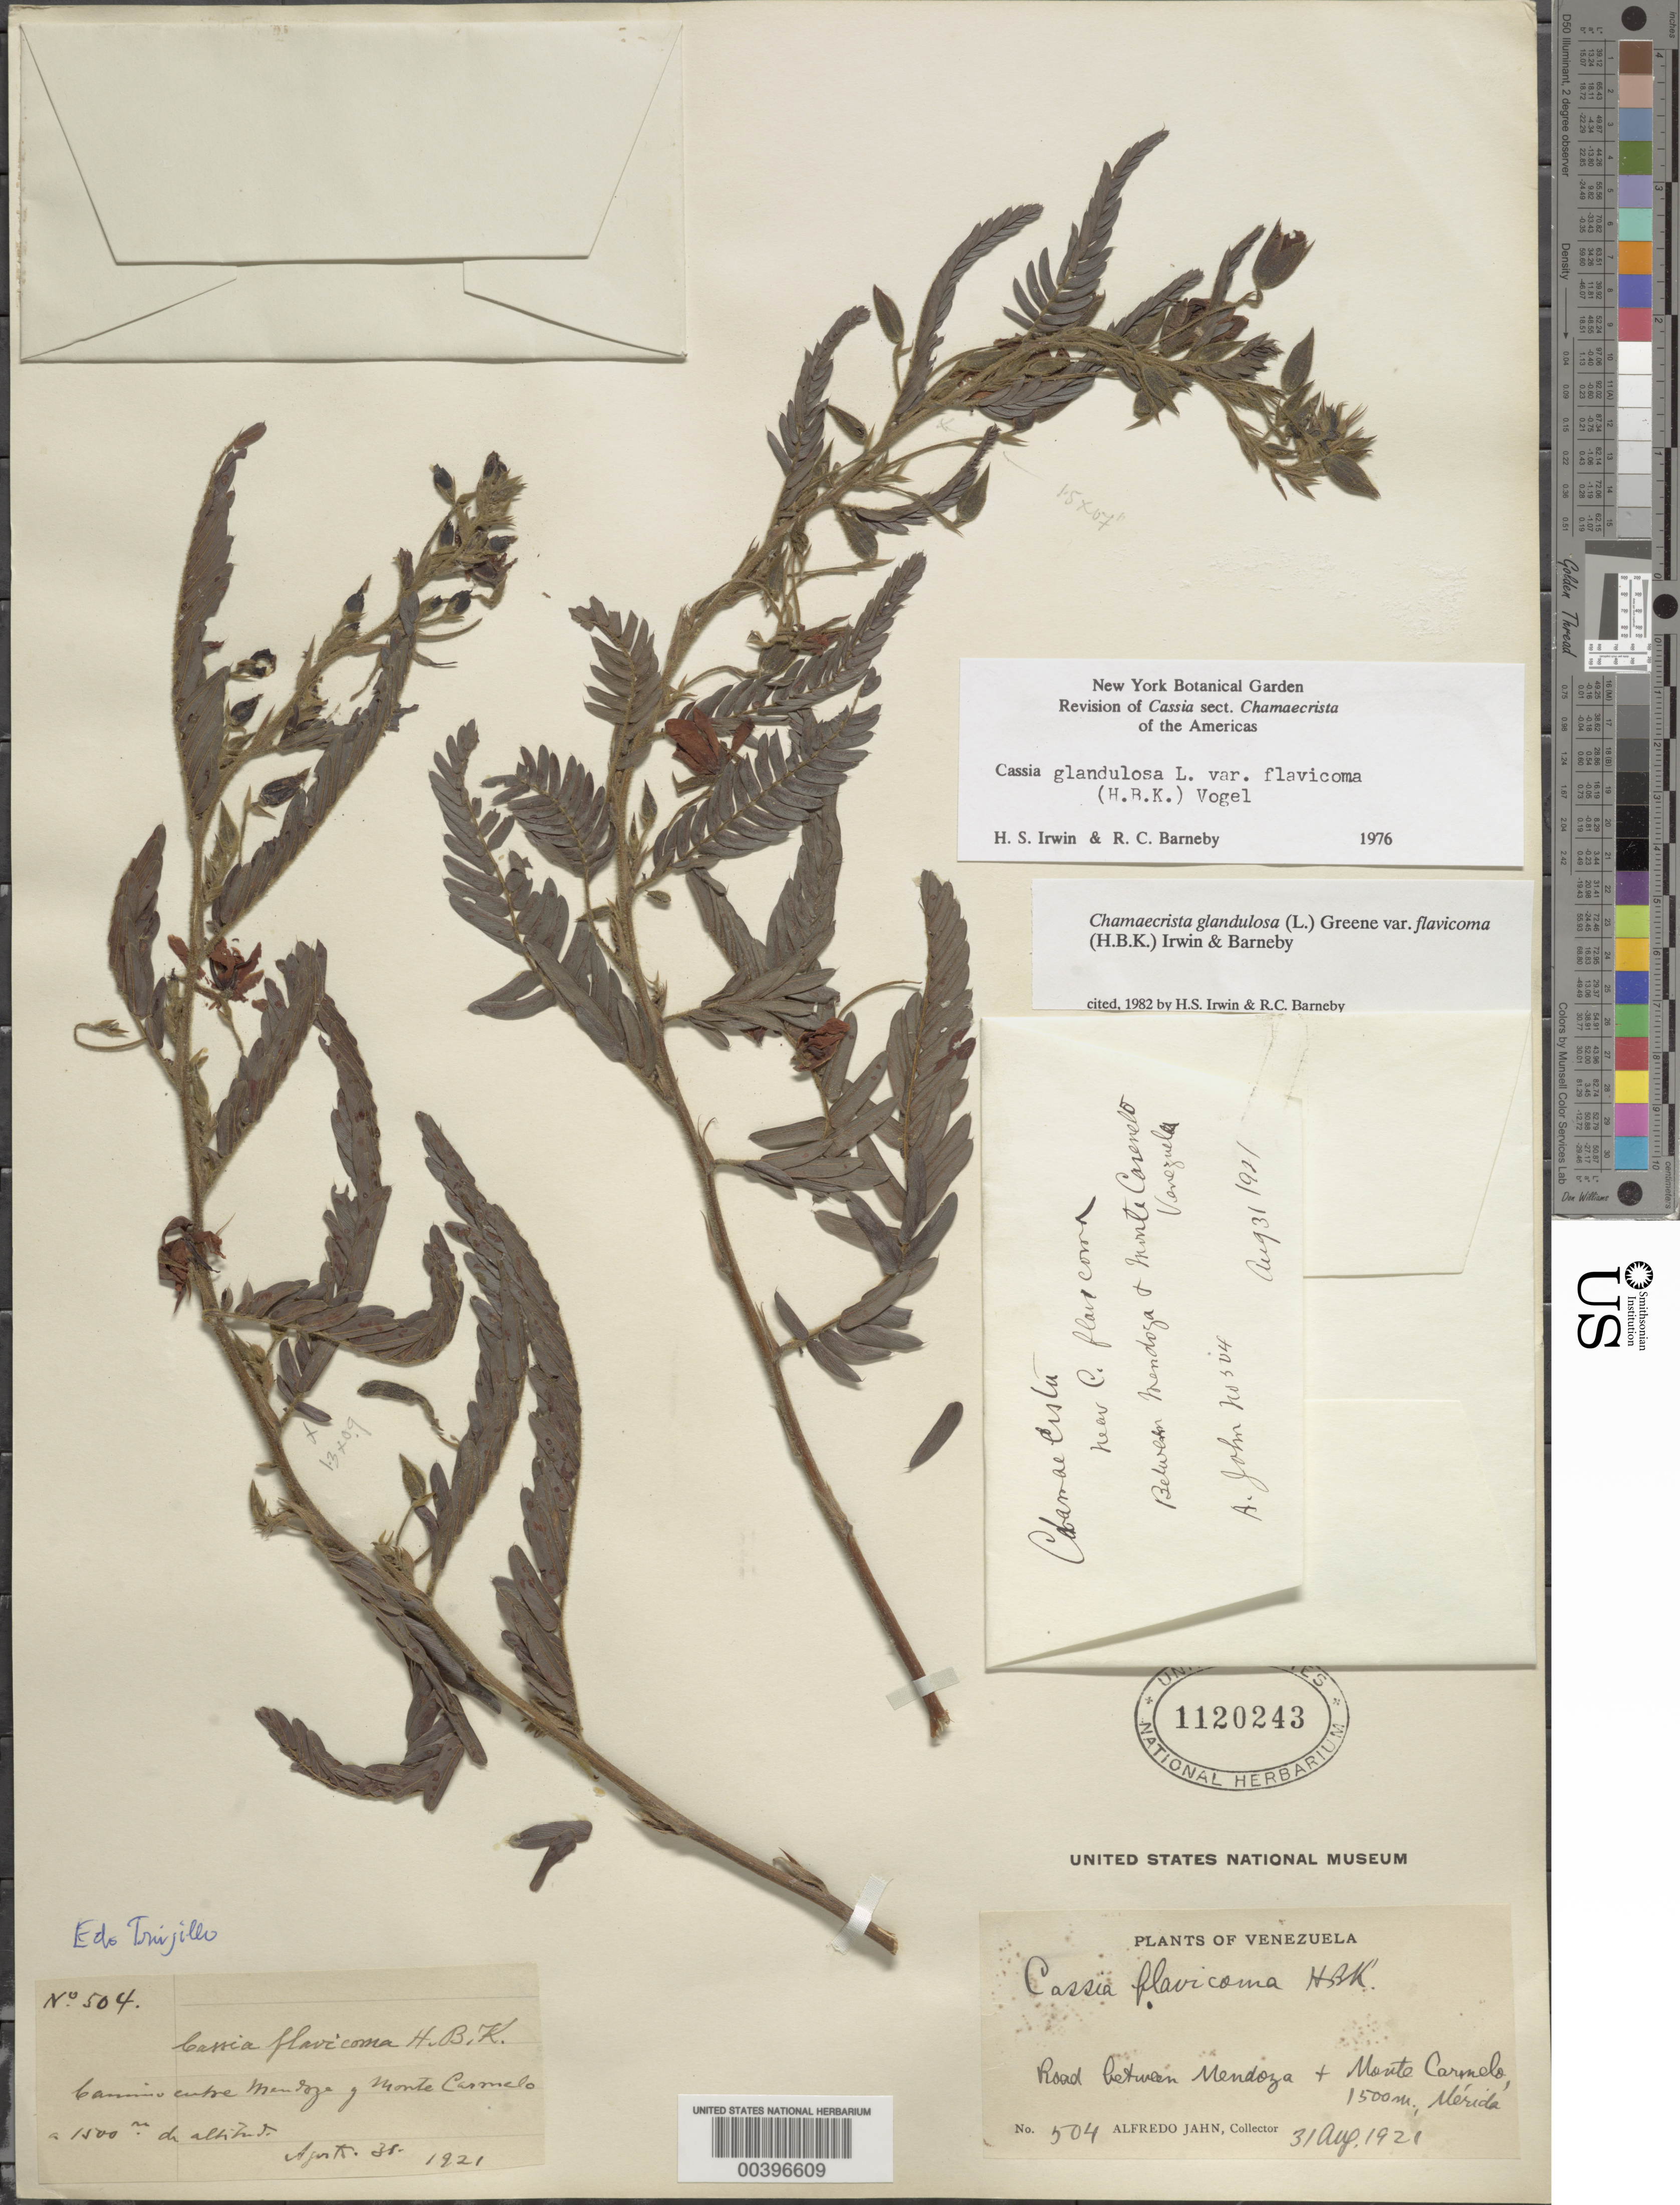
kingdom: Plantae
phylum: Tracheophyta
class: Magnoliopsida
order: Fabales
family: Fabaceae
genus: Chamaecrista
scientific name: Chamaecrista glandulosa var. flavicoma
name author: (Kunth) H.S. Irwin & Barneby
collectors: A. Jahn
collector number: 504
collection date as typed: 31 Aug 1921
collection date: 1921-08-31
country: Venezuela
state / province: Mérida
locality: Road between mendoza and monte carmelo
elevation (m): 1500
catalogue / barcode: US 1120243